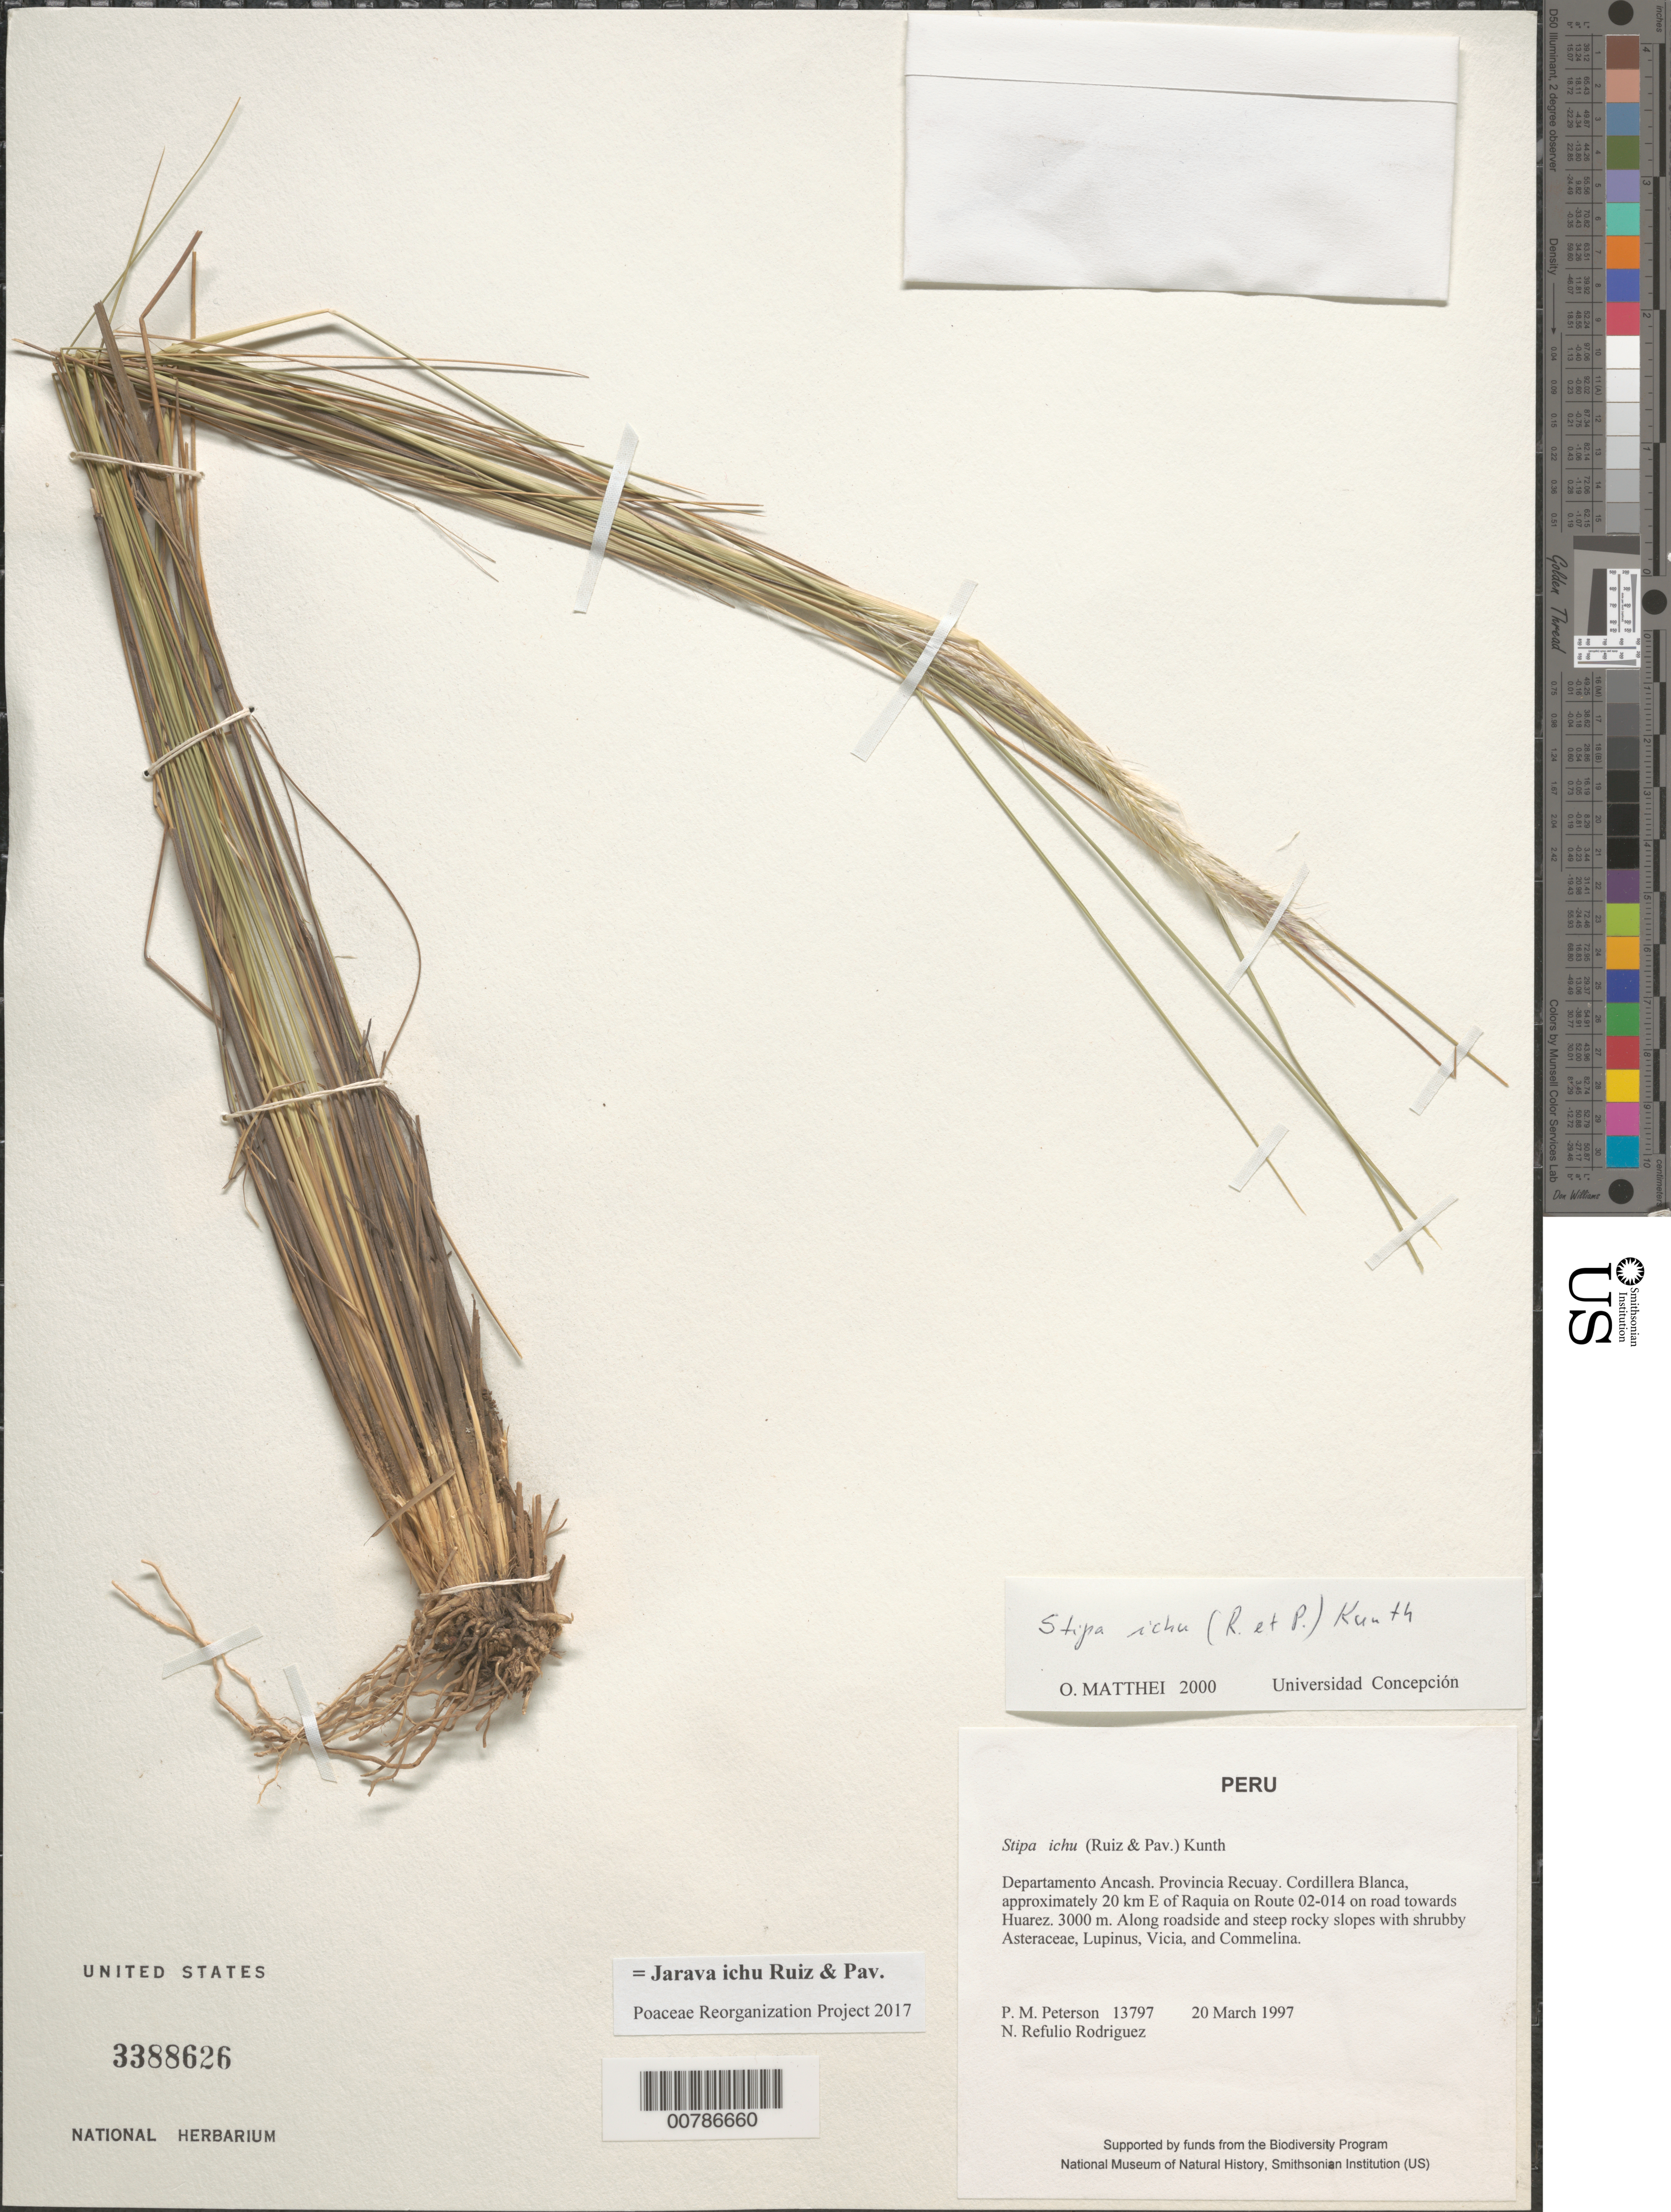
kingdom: Plantae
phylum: Tracheophyta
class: Liliopsida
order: Poales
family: Poaceae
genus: Jarava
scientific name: Jarava ichu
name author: Ruiz & Pav.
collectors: P. M. Peterson & N. Refulio-Rodríguez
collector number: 13797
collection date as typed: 20 Mar 1997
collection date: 1997-03-20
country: Peru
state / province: Ancash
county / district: Recuay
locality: Cordillera Blanca, approximately 20 km E of Raquia on Route 02-014 on road towards Huarez.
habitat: Along roadside and steep rocky slopes with shruby Asteraceae, Lupinus, Vicia, and Commelina.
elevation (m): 3000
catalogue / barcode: US 3388626